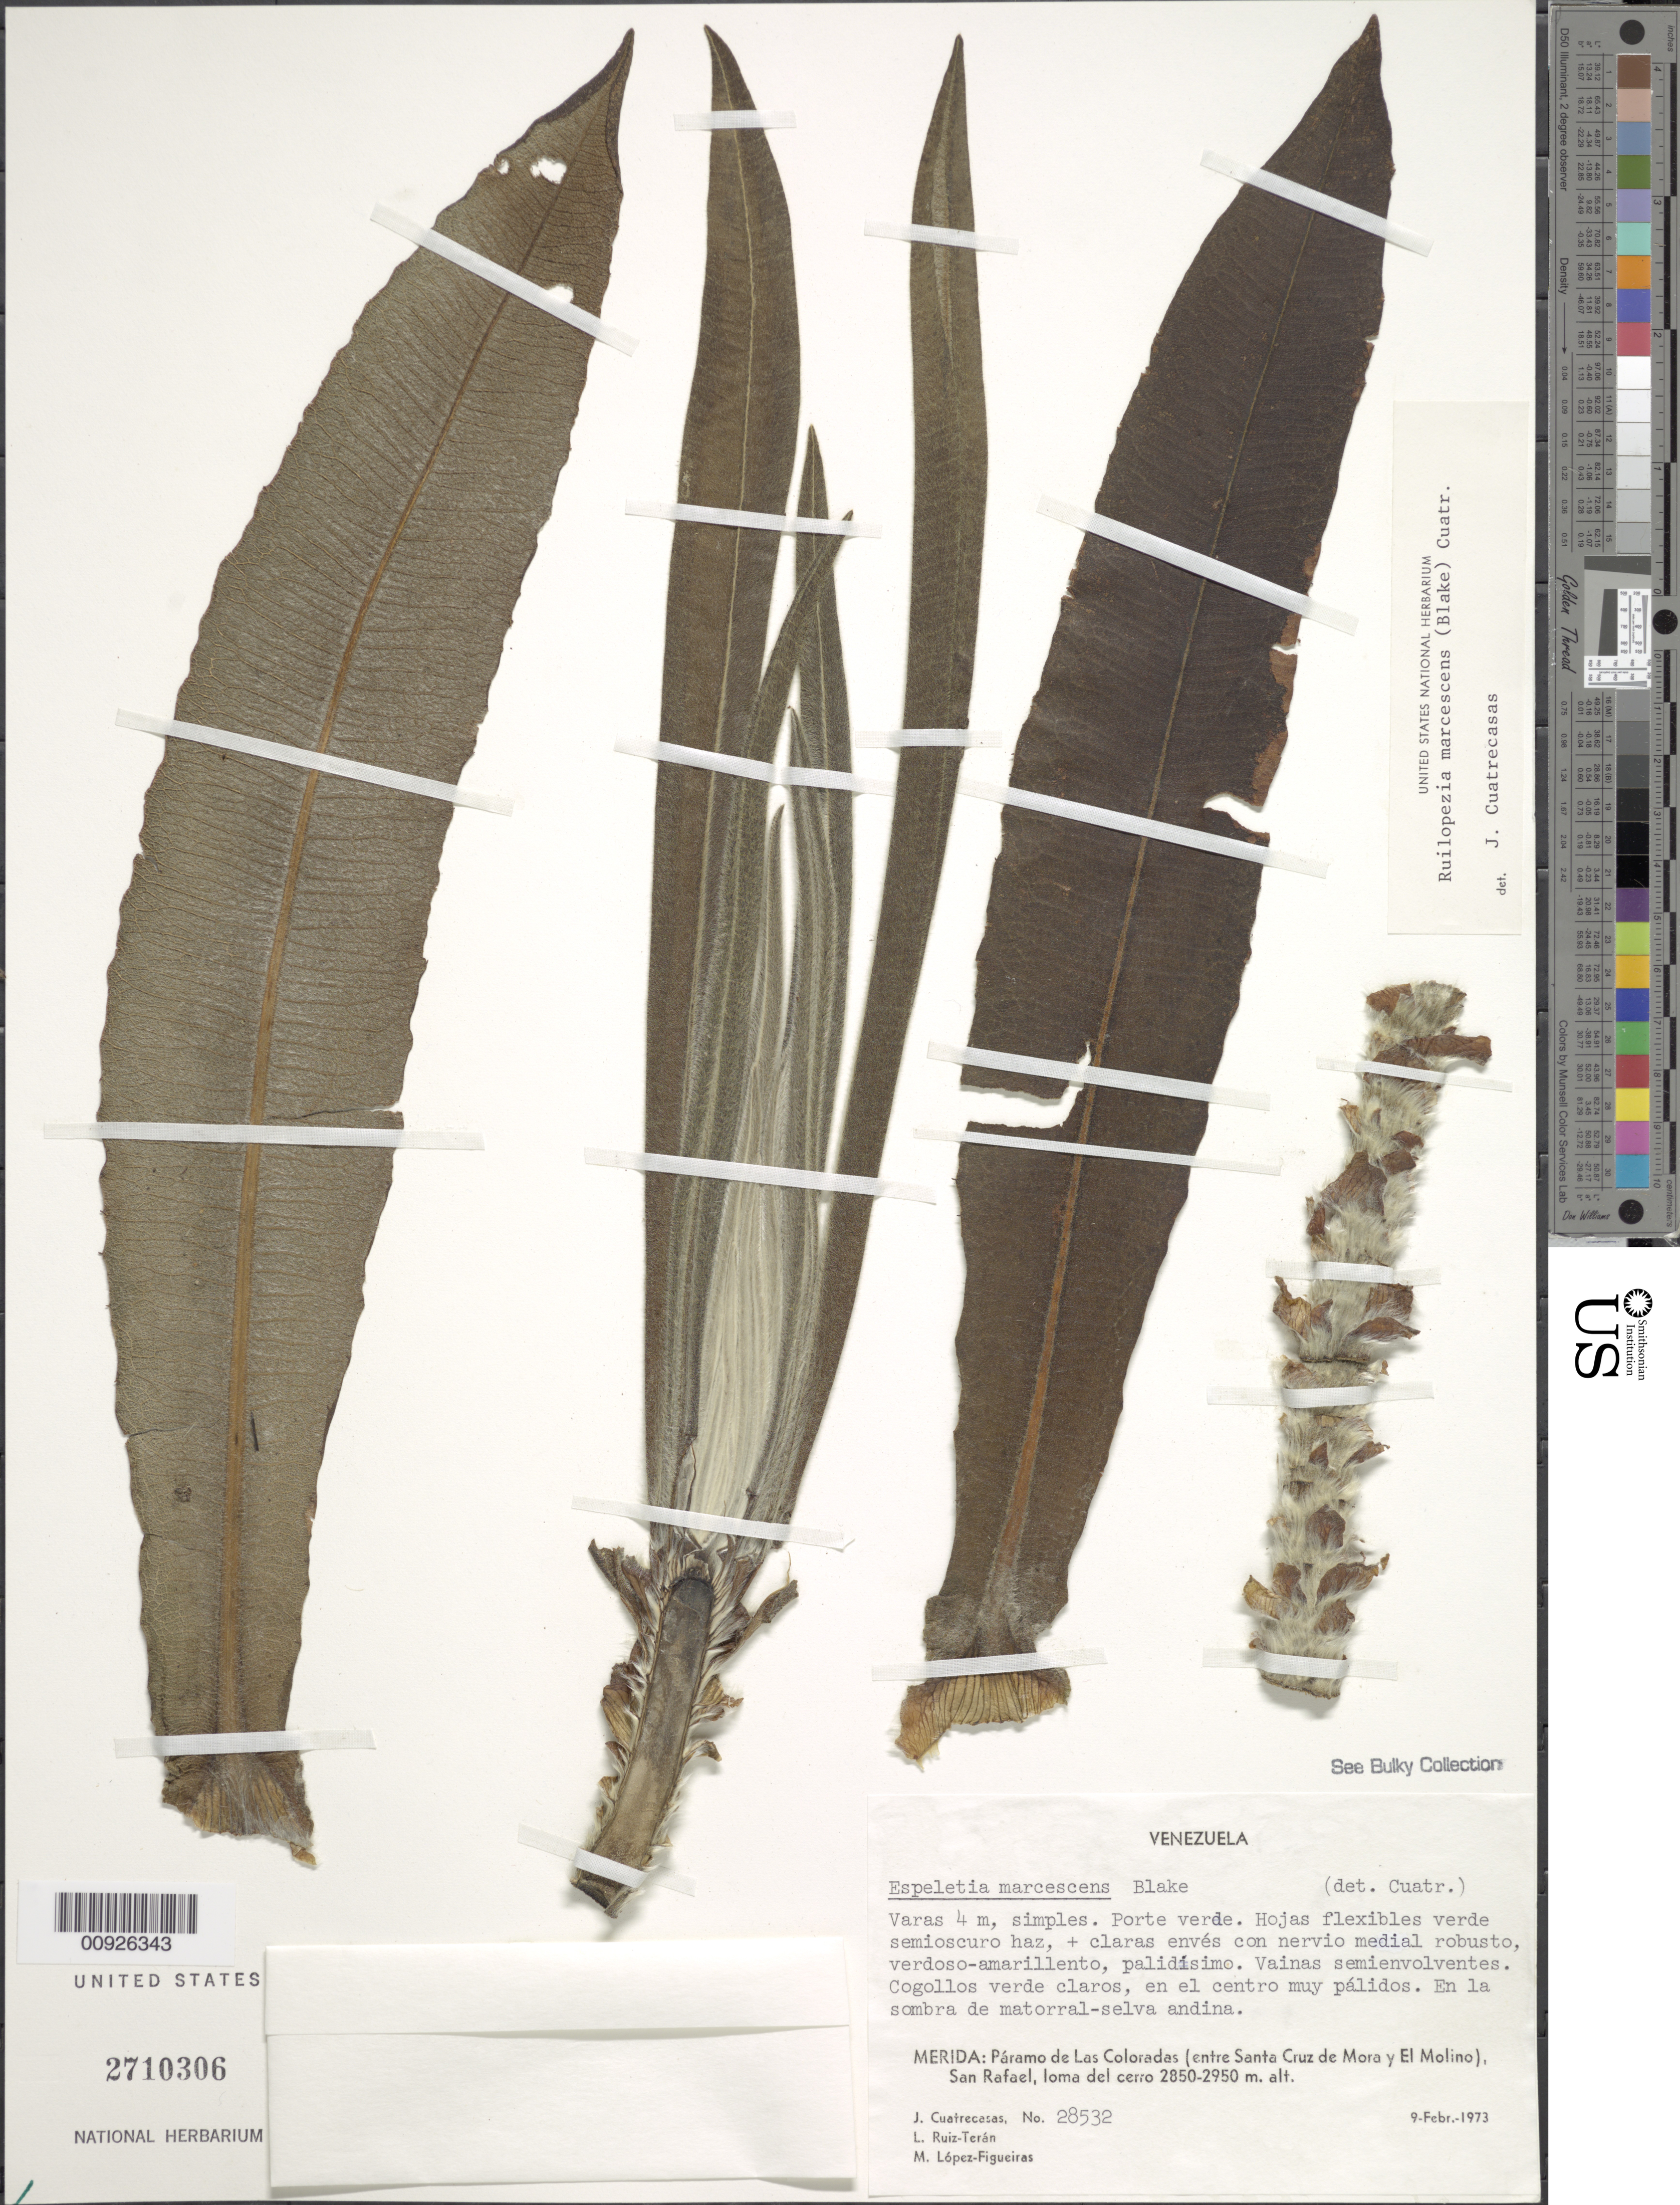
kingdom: Plantae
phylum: Tracheophyta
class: Magnoliopsida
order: Asterales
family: Asteraceae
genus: Ruilopezia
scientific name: Ruilopezia marcescens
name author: (S.F. Blake) Cuatrec.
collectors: J. Cuatrecasas, L. E. Ruíz-Terán & M. López Figueiras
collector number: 28532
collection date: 1973-02-09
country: Venezuela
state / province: Mérida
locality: Páramo de las Coloradas. Entre Santa Cruz de Mora y El Molino, San Rafael, loma del Cerro.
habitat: En la sombra de matorral-selva andina.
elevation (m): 2850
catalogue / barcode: US 2710306